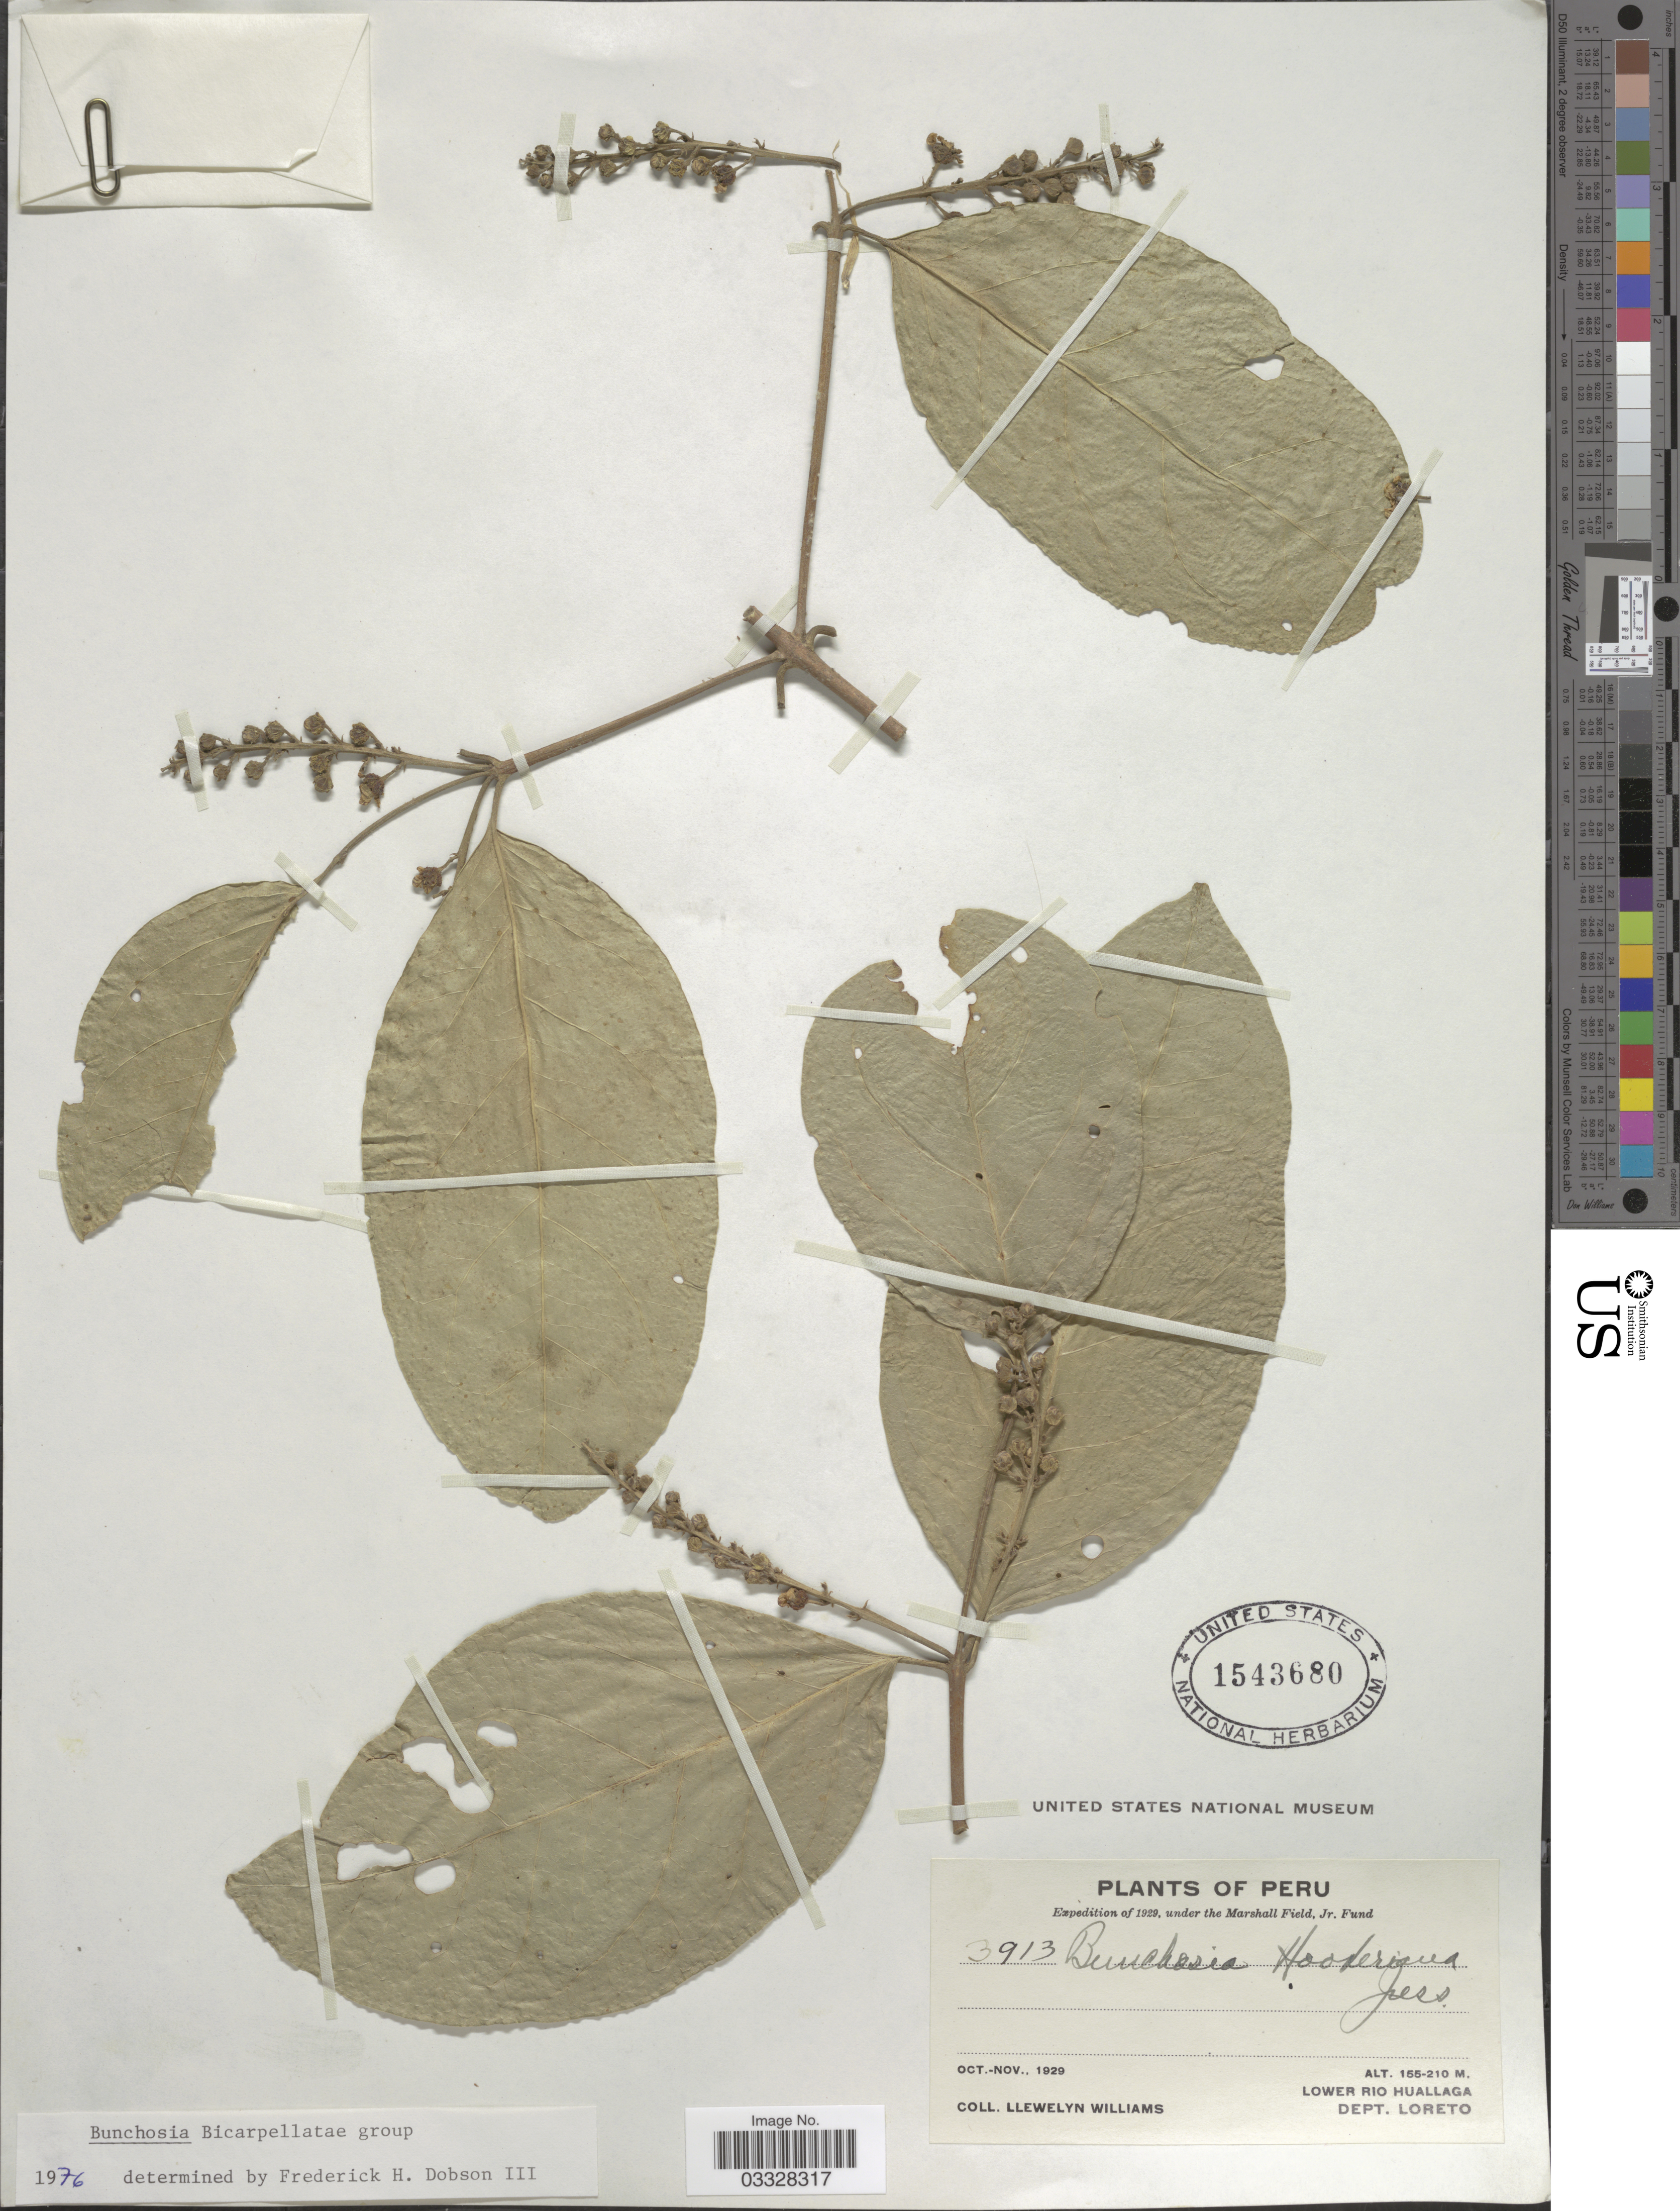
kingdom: Plantae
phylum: Tracheophyta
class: Magnoliopsida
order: Malpighiales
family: Malpighiaceae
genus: Bunchosia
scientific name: Bunchosia hookeriana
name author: A. Juss.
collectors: Ll. Williams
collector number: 3913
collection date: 1929-10/1929-11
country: Peru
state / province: Loreto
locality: Lower Rio Huallaga. Dept. Loreto.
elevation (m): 155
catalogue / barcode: US 1543680